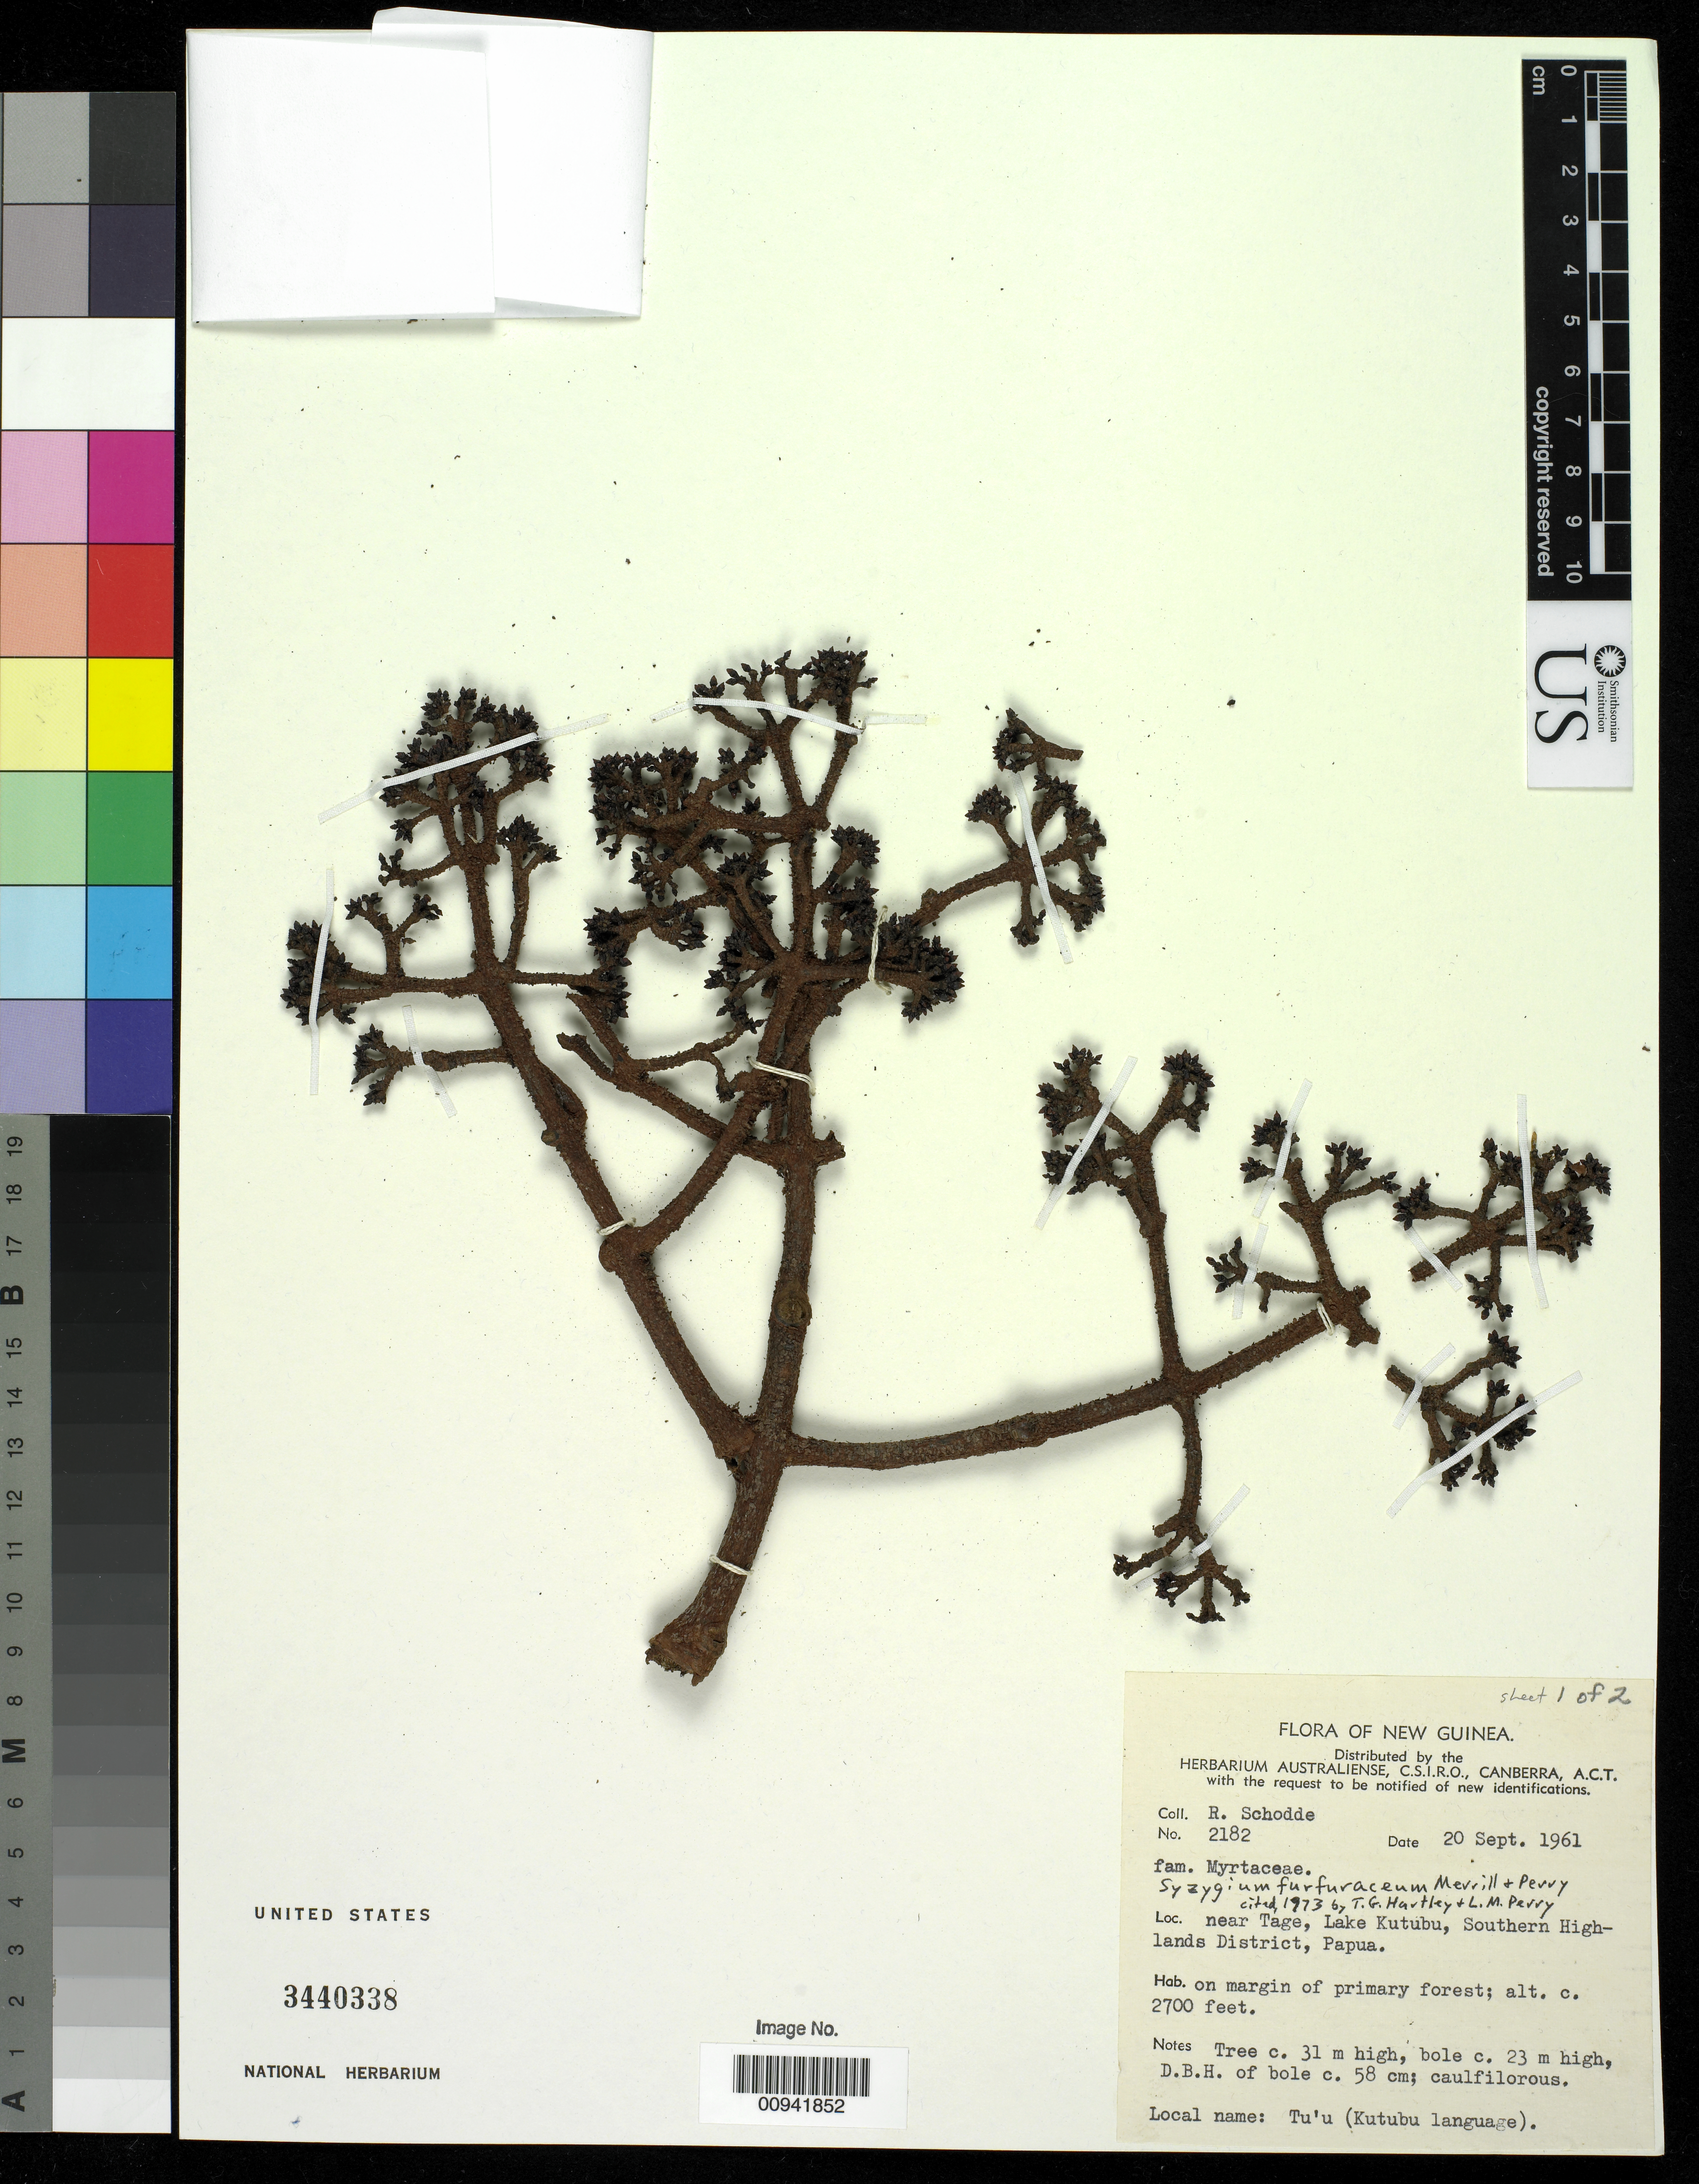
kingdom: Plantae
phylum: Tracheophyta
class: Magnoliopsida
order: Myrtales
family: Myrtaceae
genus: Syzygium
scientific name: Syzygium furfuraceum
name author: Merr. & L.M. Perry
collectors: R. Schodde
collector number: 2182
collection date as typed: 20 Sep 1961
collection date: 1961-09-20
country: Papua New Guinea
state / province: Southern Highlands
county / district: Lake Kutubu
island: New Guinea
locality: near Tage, Lake Kutubu, Southern High-lands District, Papua.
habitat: on margin of primary forest.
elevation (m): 823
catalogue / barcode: US 3440338